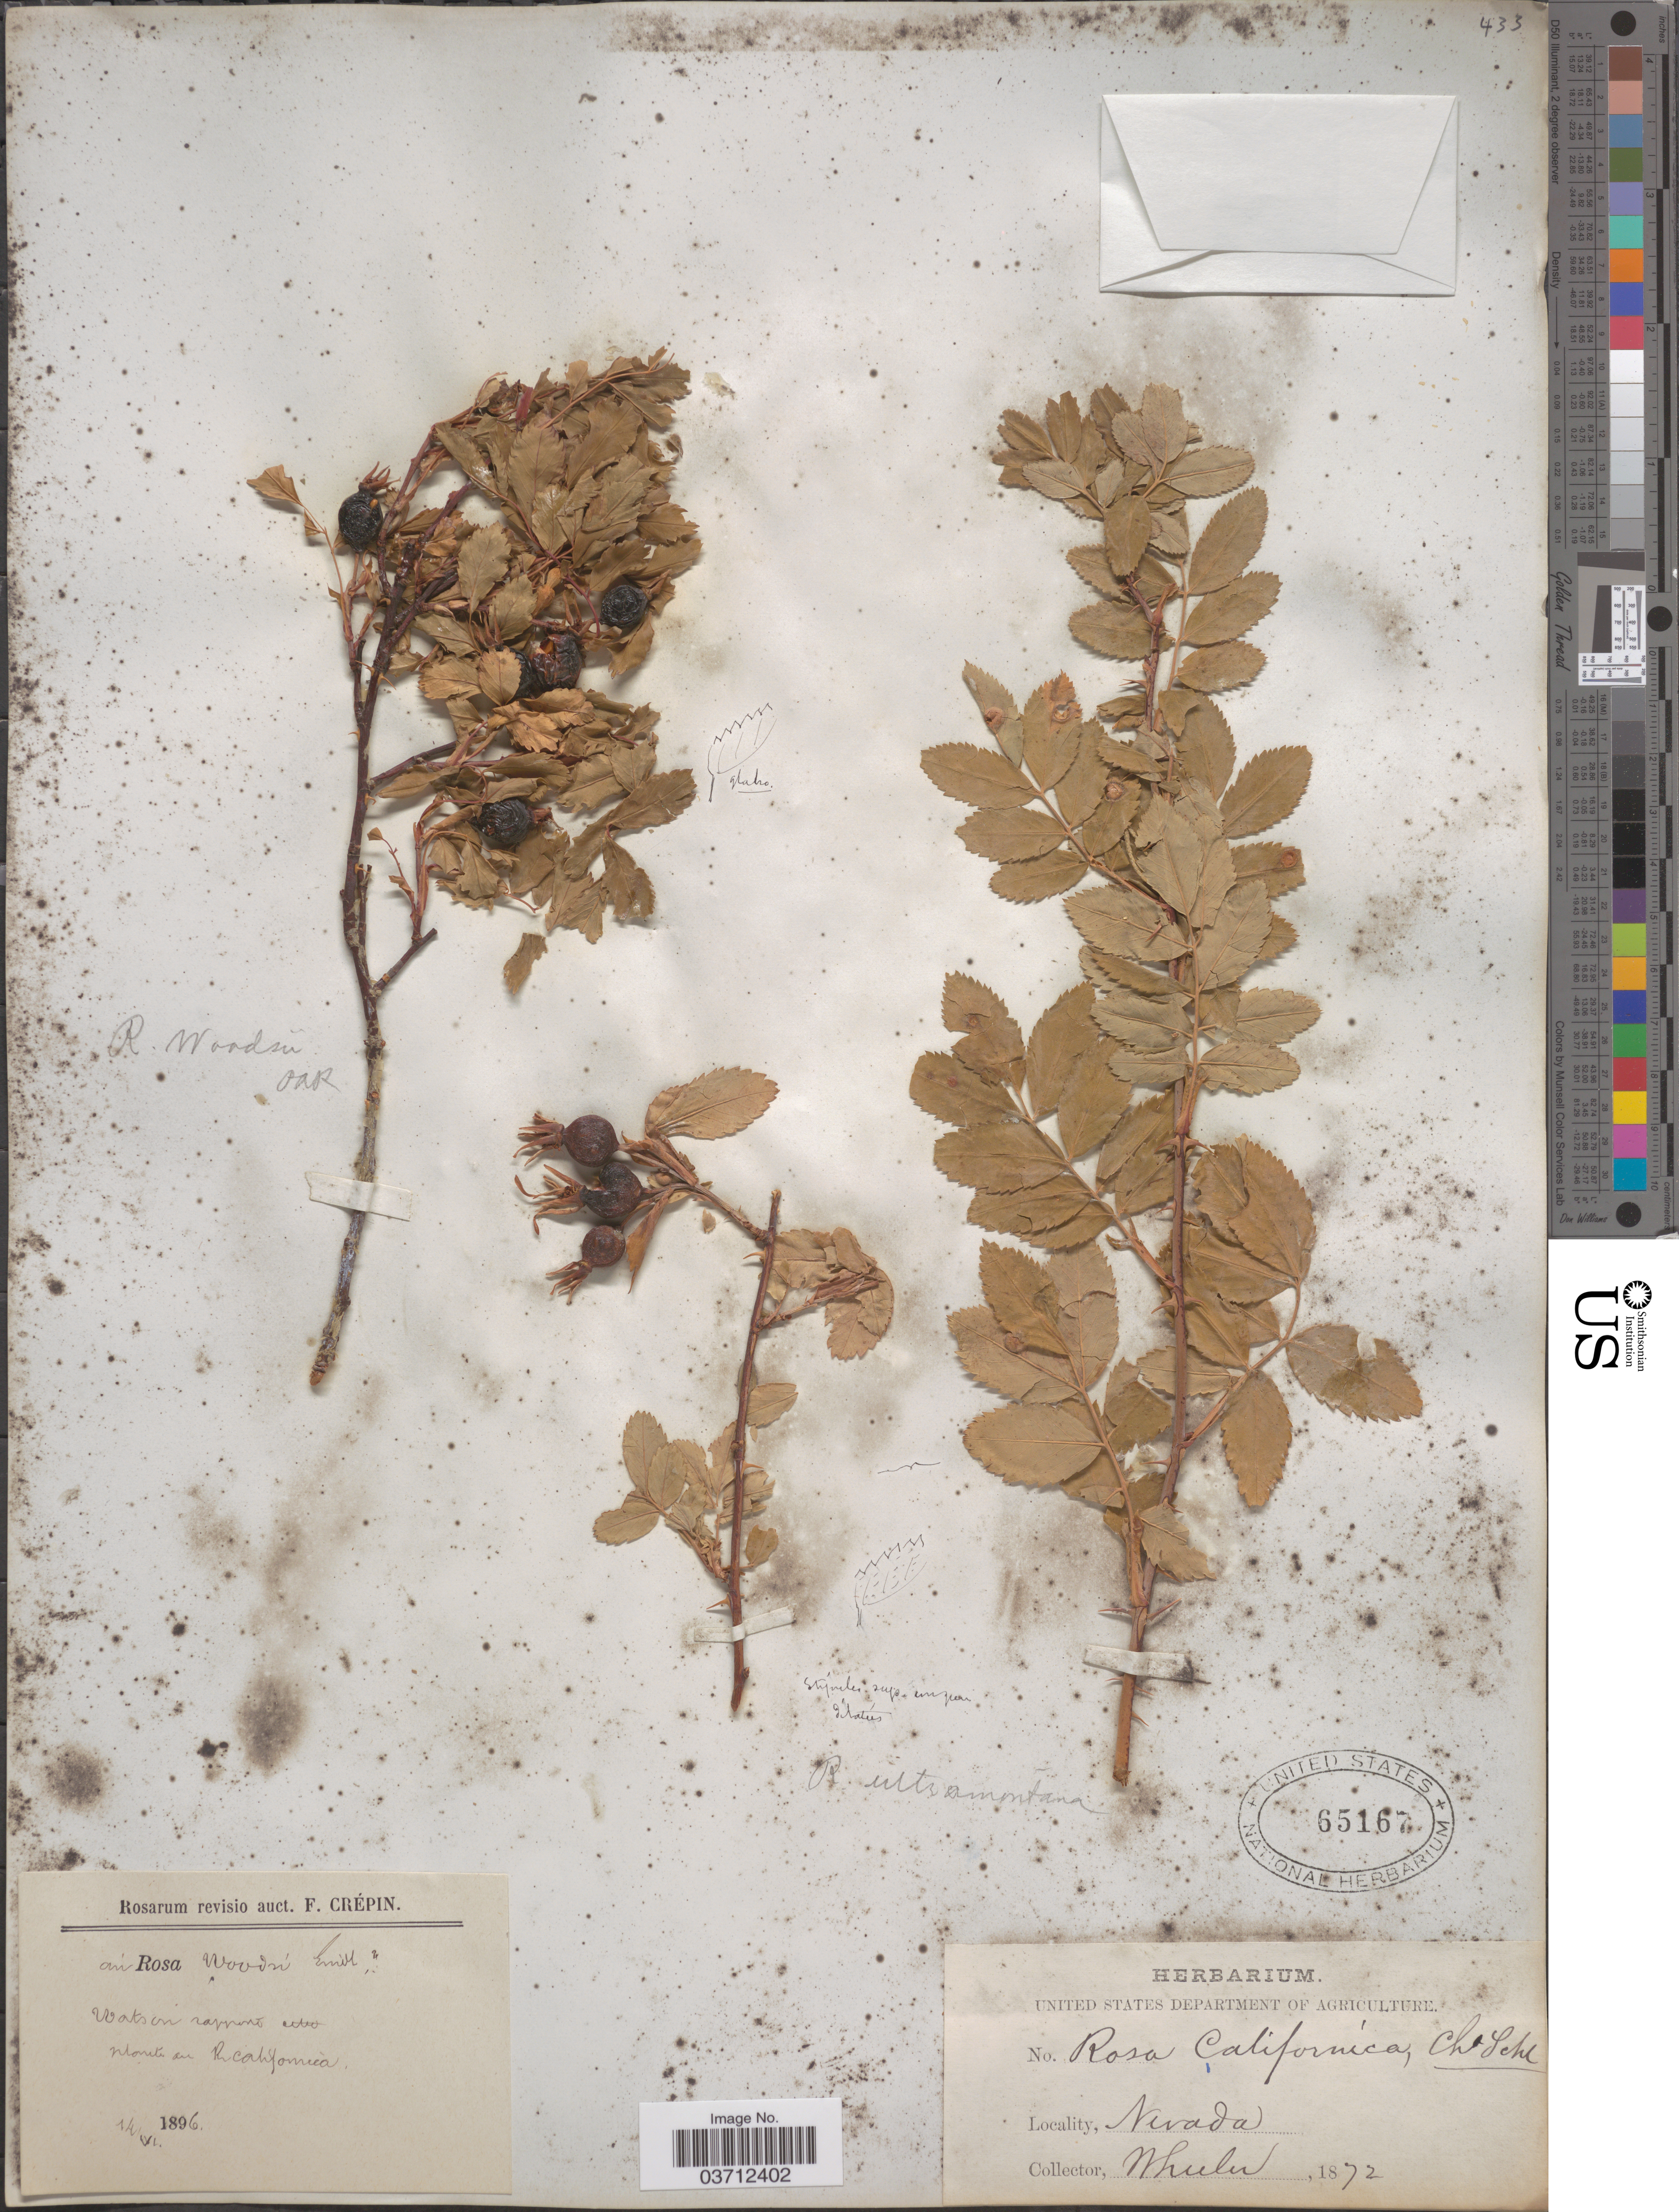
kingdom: Plantae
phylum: Tracheophyta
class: Magnoliopsida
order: Rosales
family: Rosaceae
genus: Rosa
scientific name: Rosa woodsii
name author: Lindl.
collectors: -- Wheeler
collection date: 1872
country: United States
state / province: Nevada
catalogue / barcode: US 65167